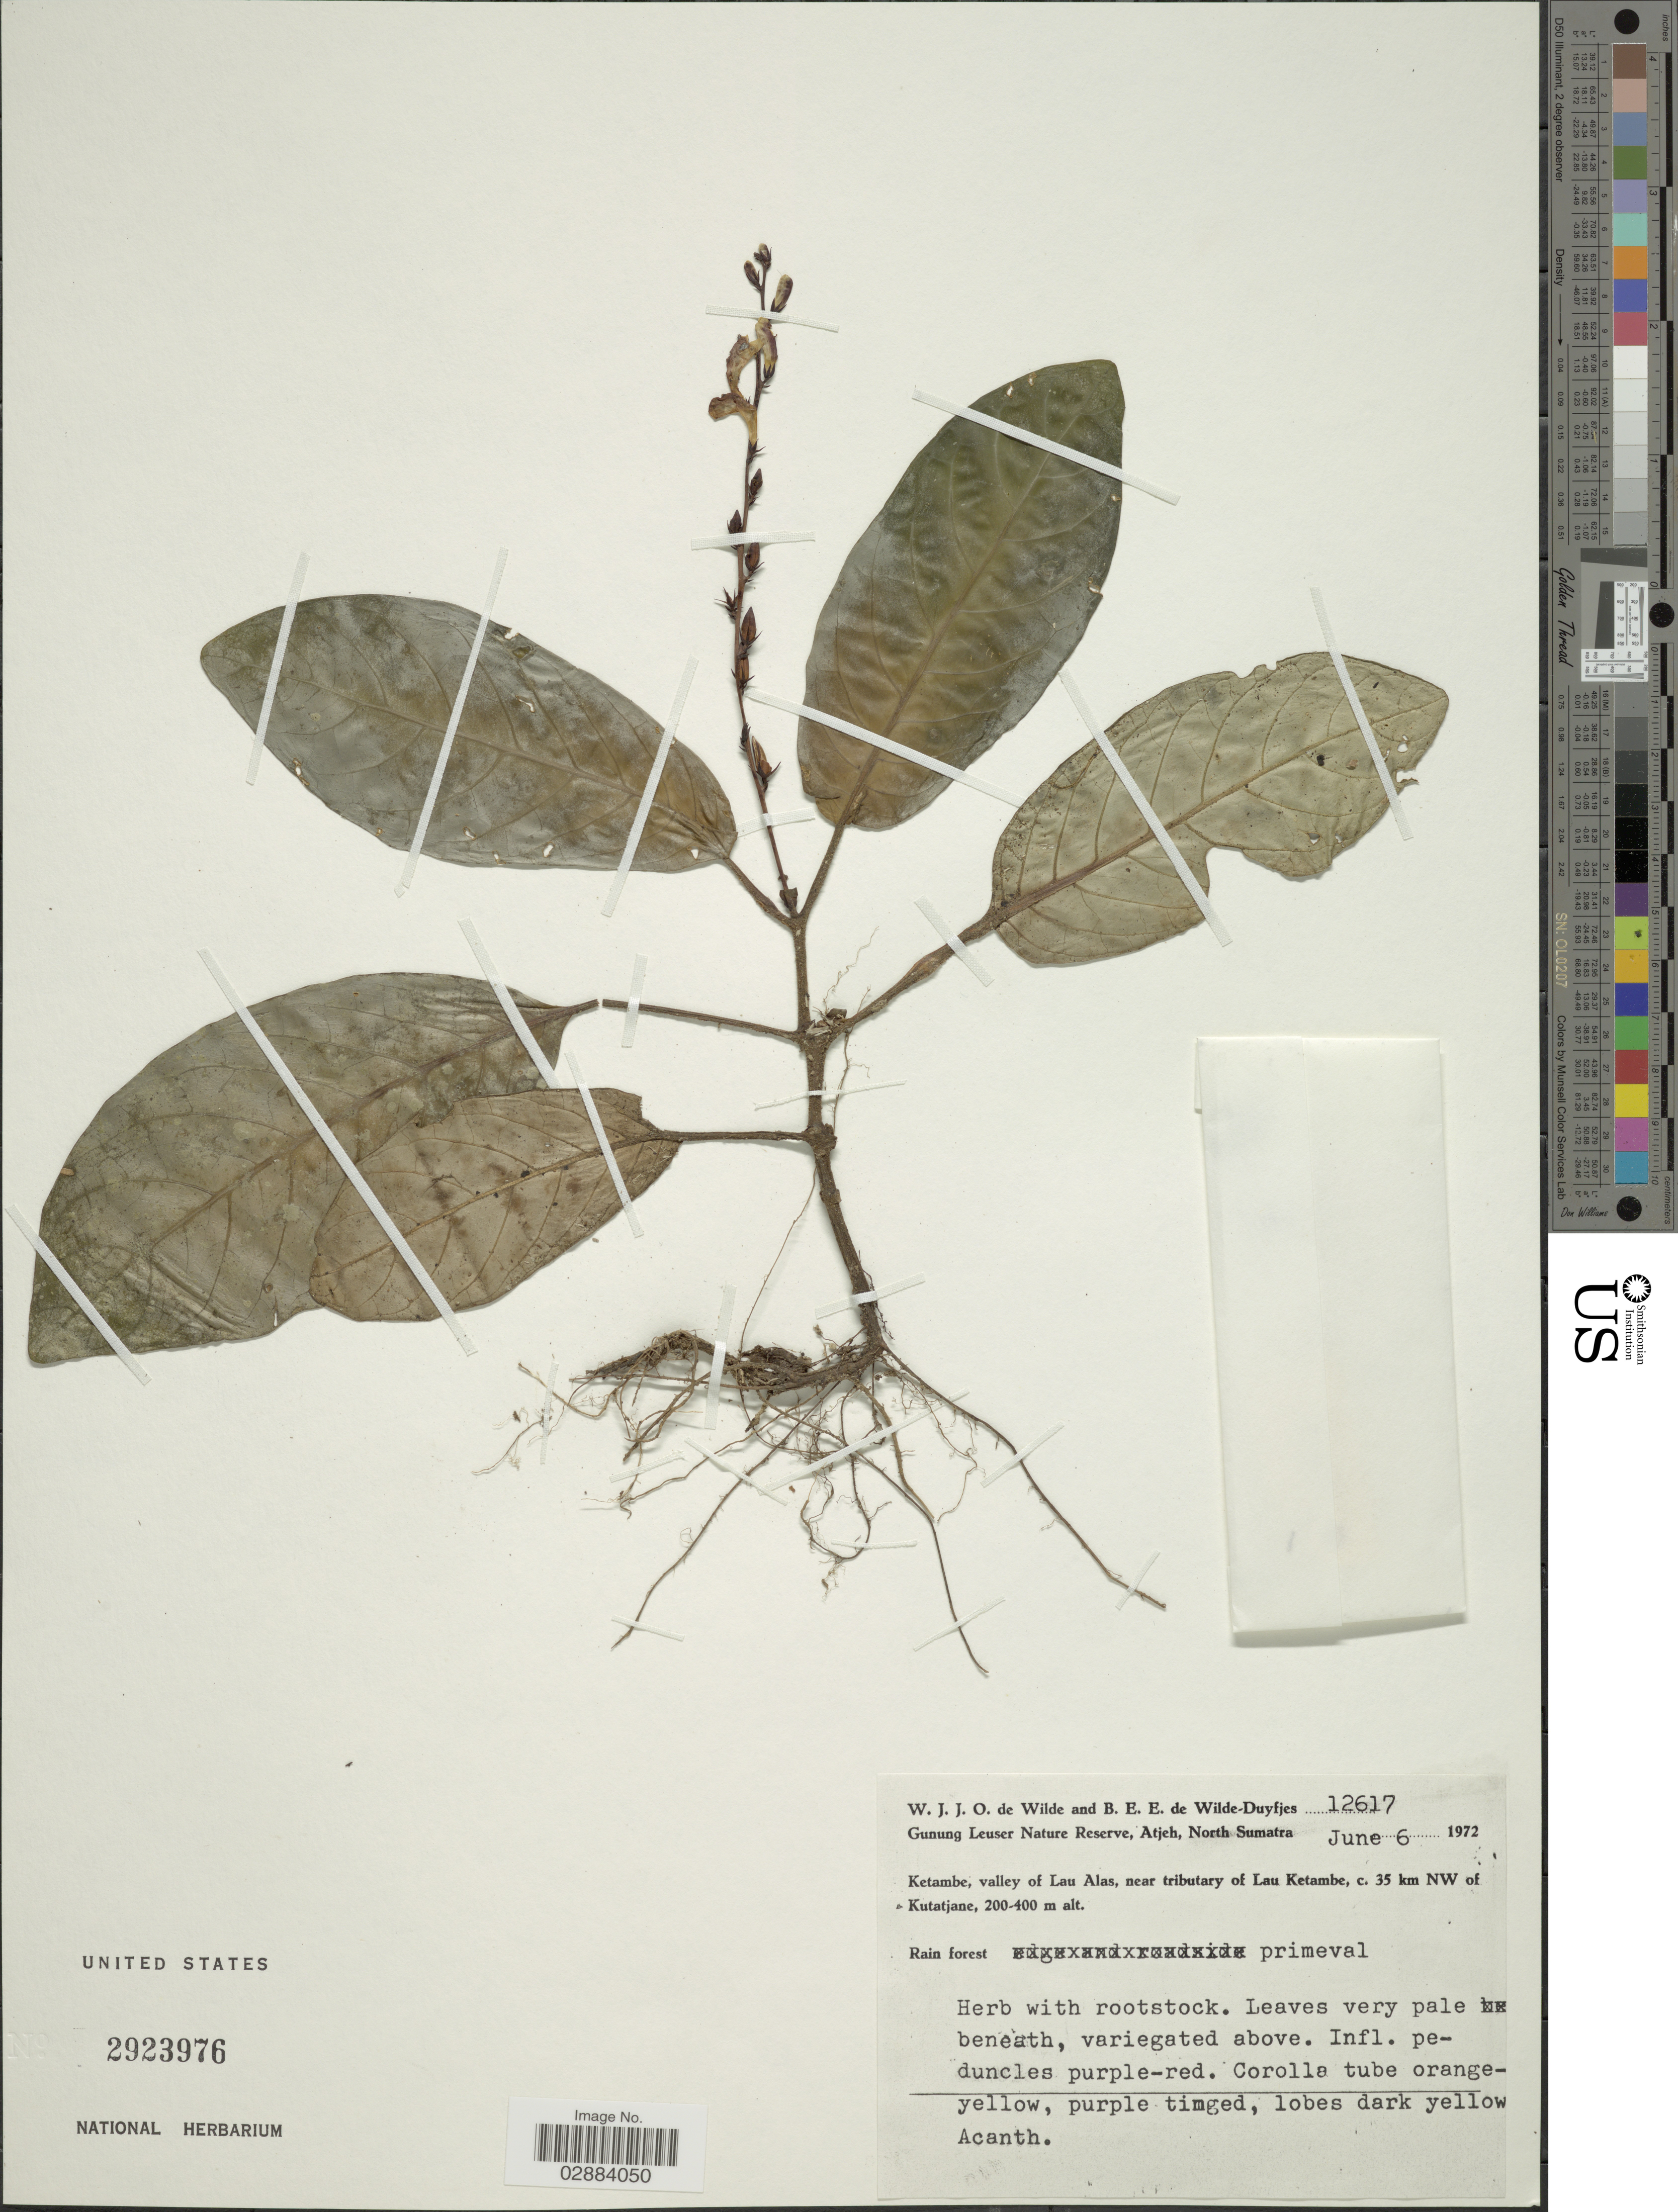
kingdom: Plantae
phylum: Tracheophyta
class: Magnoliopsida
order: Lamiales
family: Acanthaceae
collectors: W. J. de Wilde & B. E. de Wilde-Duyfjes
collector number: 12617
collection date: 1972-06-06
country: Indonesia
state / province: Sumatra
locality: North Sumatra. Ketambe, valley of Lau Alas, near tributary of Lau Ketambe, c. 35 km NW of Kutajane.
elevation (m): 200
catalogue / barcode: US 2923976